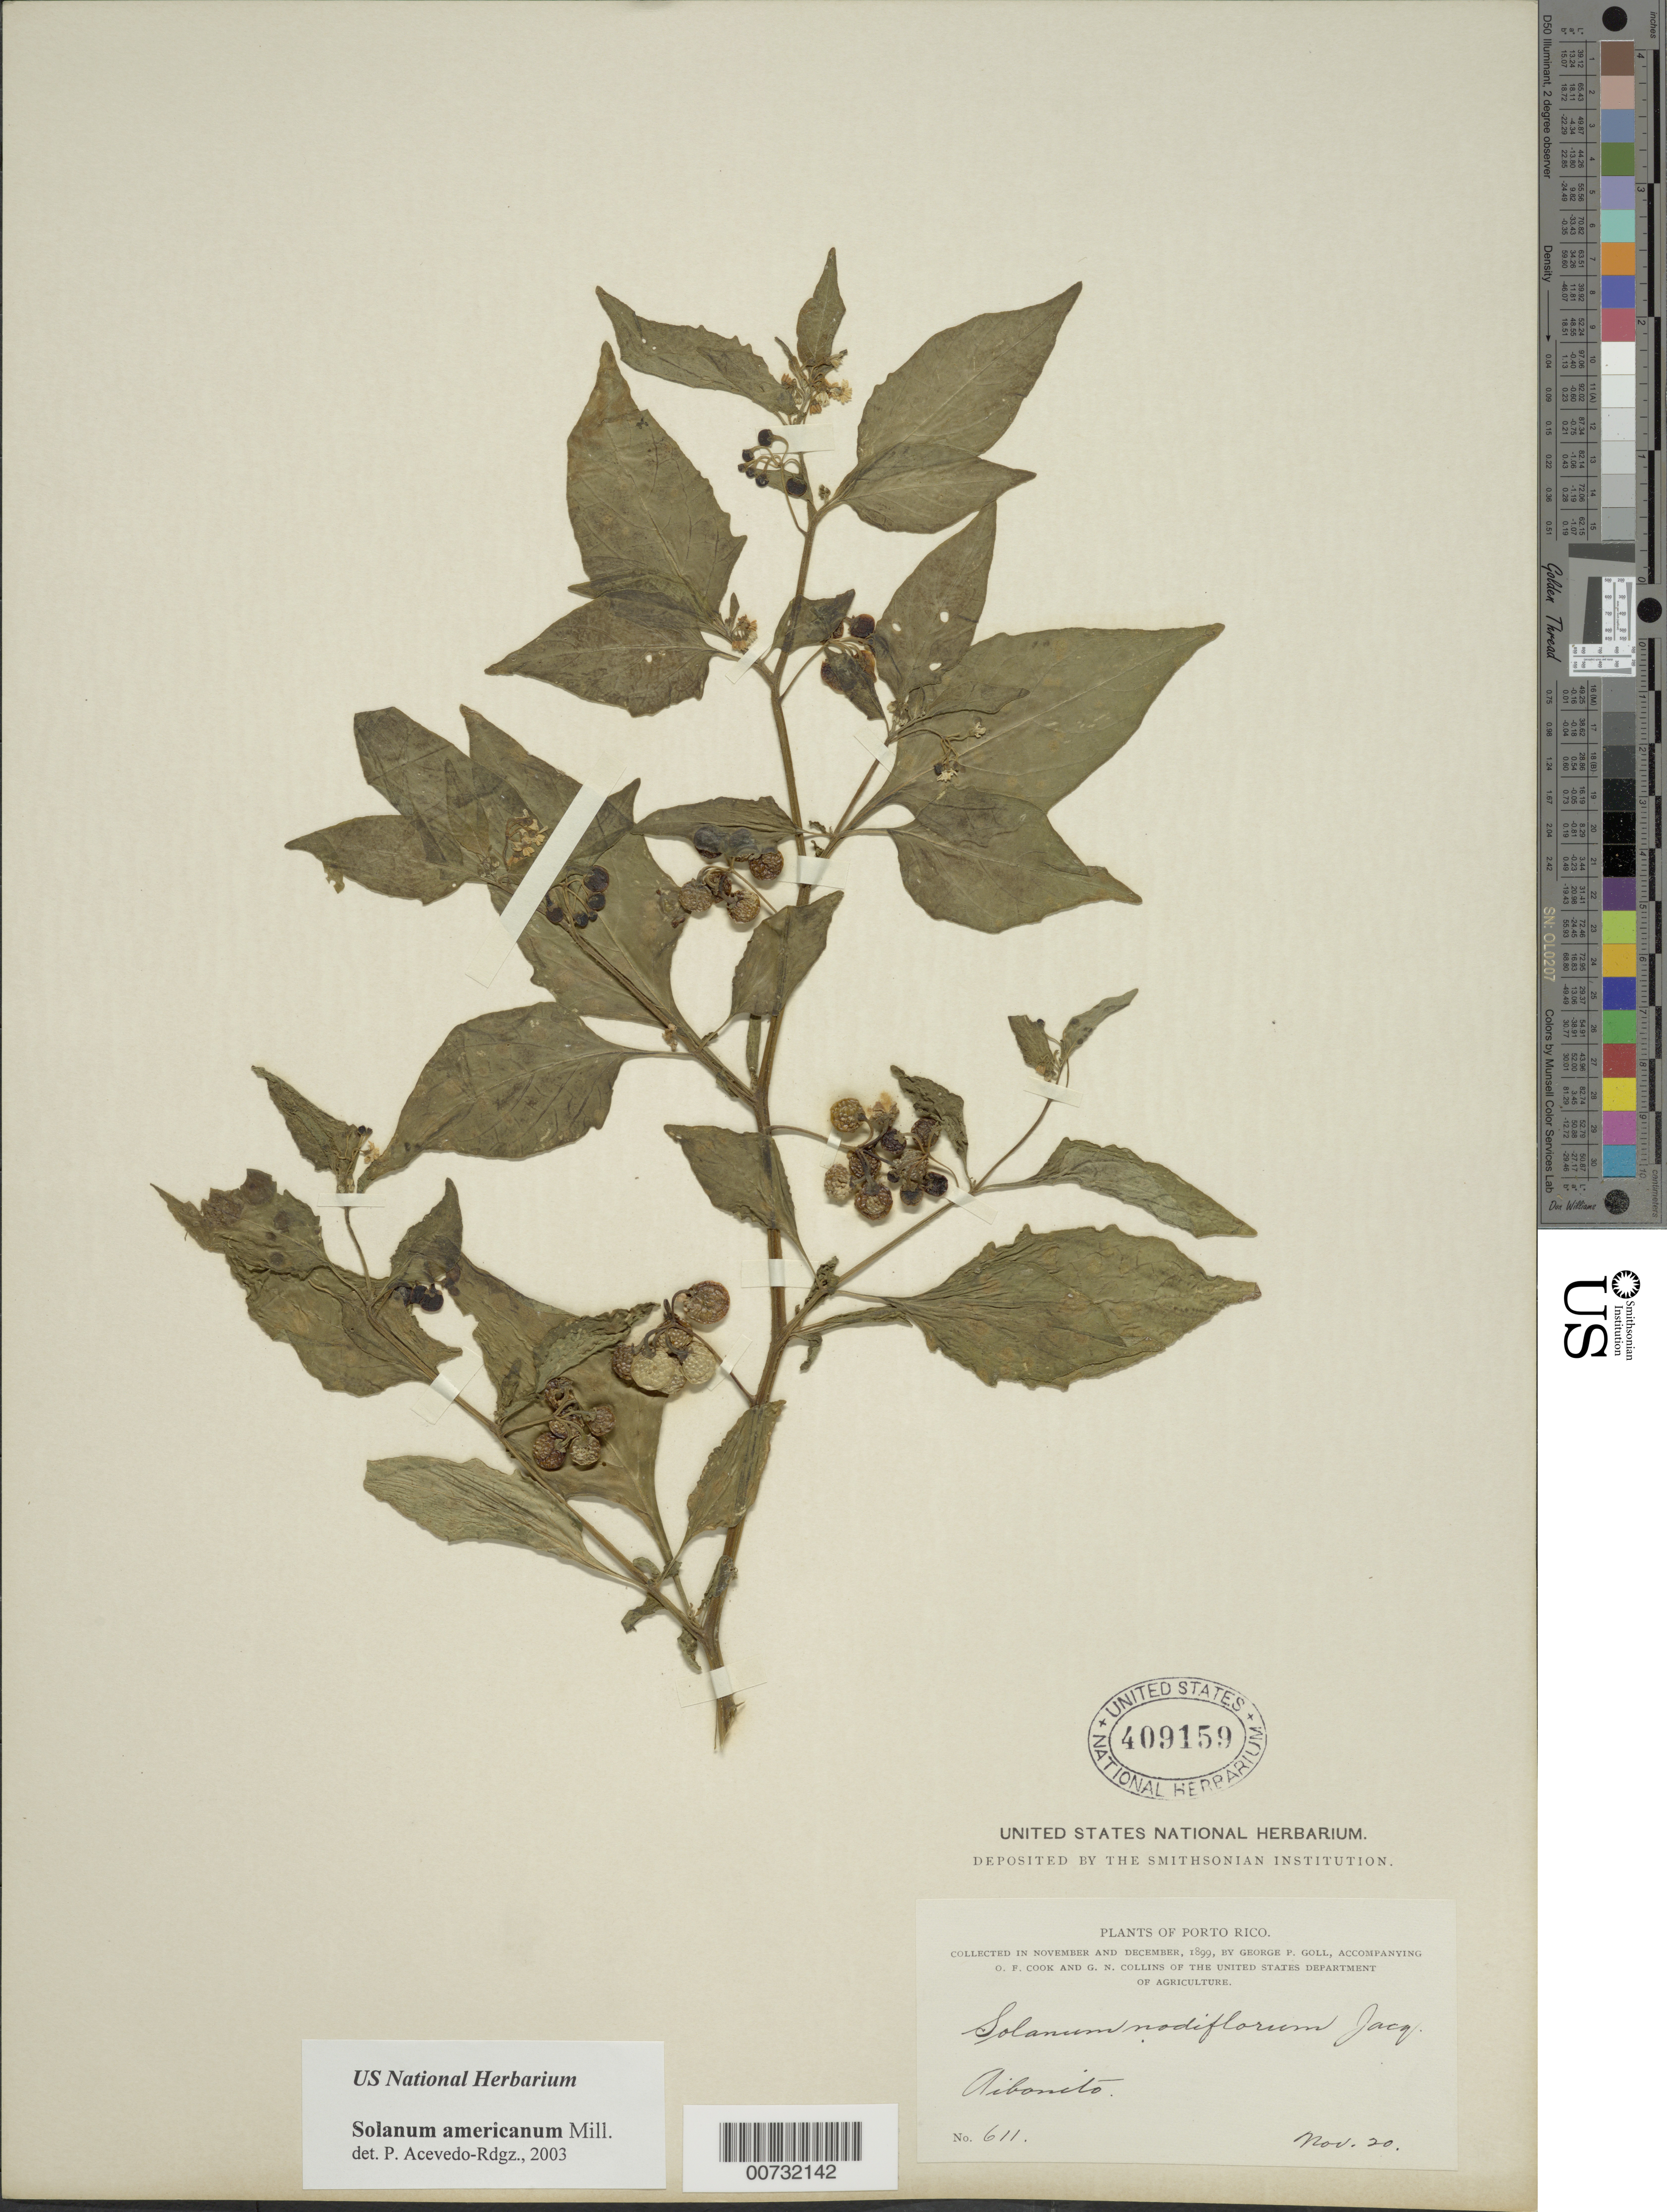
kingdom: Plantae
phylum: Tracheophyta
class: Magnoliopsida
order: Solanales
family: Solanaceae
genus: Solanum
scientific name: Solanum americanum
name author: Mill.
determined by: Acevedo-Rodríguez, P., (BOT), Smithsonian Institution - National Museum of Natural History (UNITED STATES)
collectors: G. Goll, O. F. Cook & G. N. Collins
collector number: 611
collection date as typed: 20 Nov 1899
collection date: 1899-11-20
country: Puerto Rico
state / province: Abonito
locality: Aibonito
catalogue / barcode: US 409159